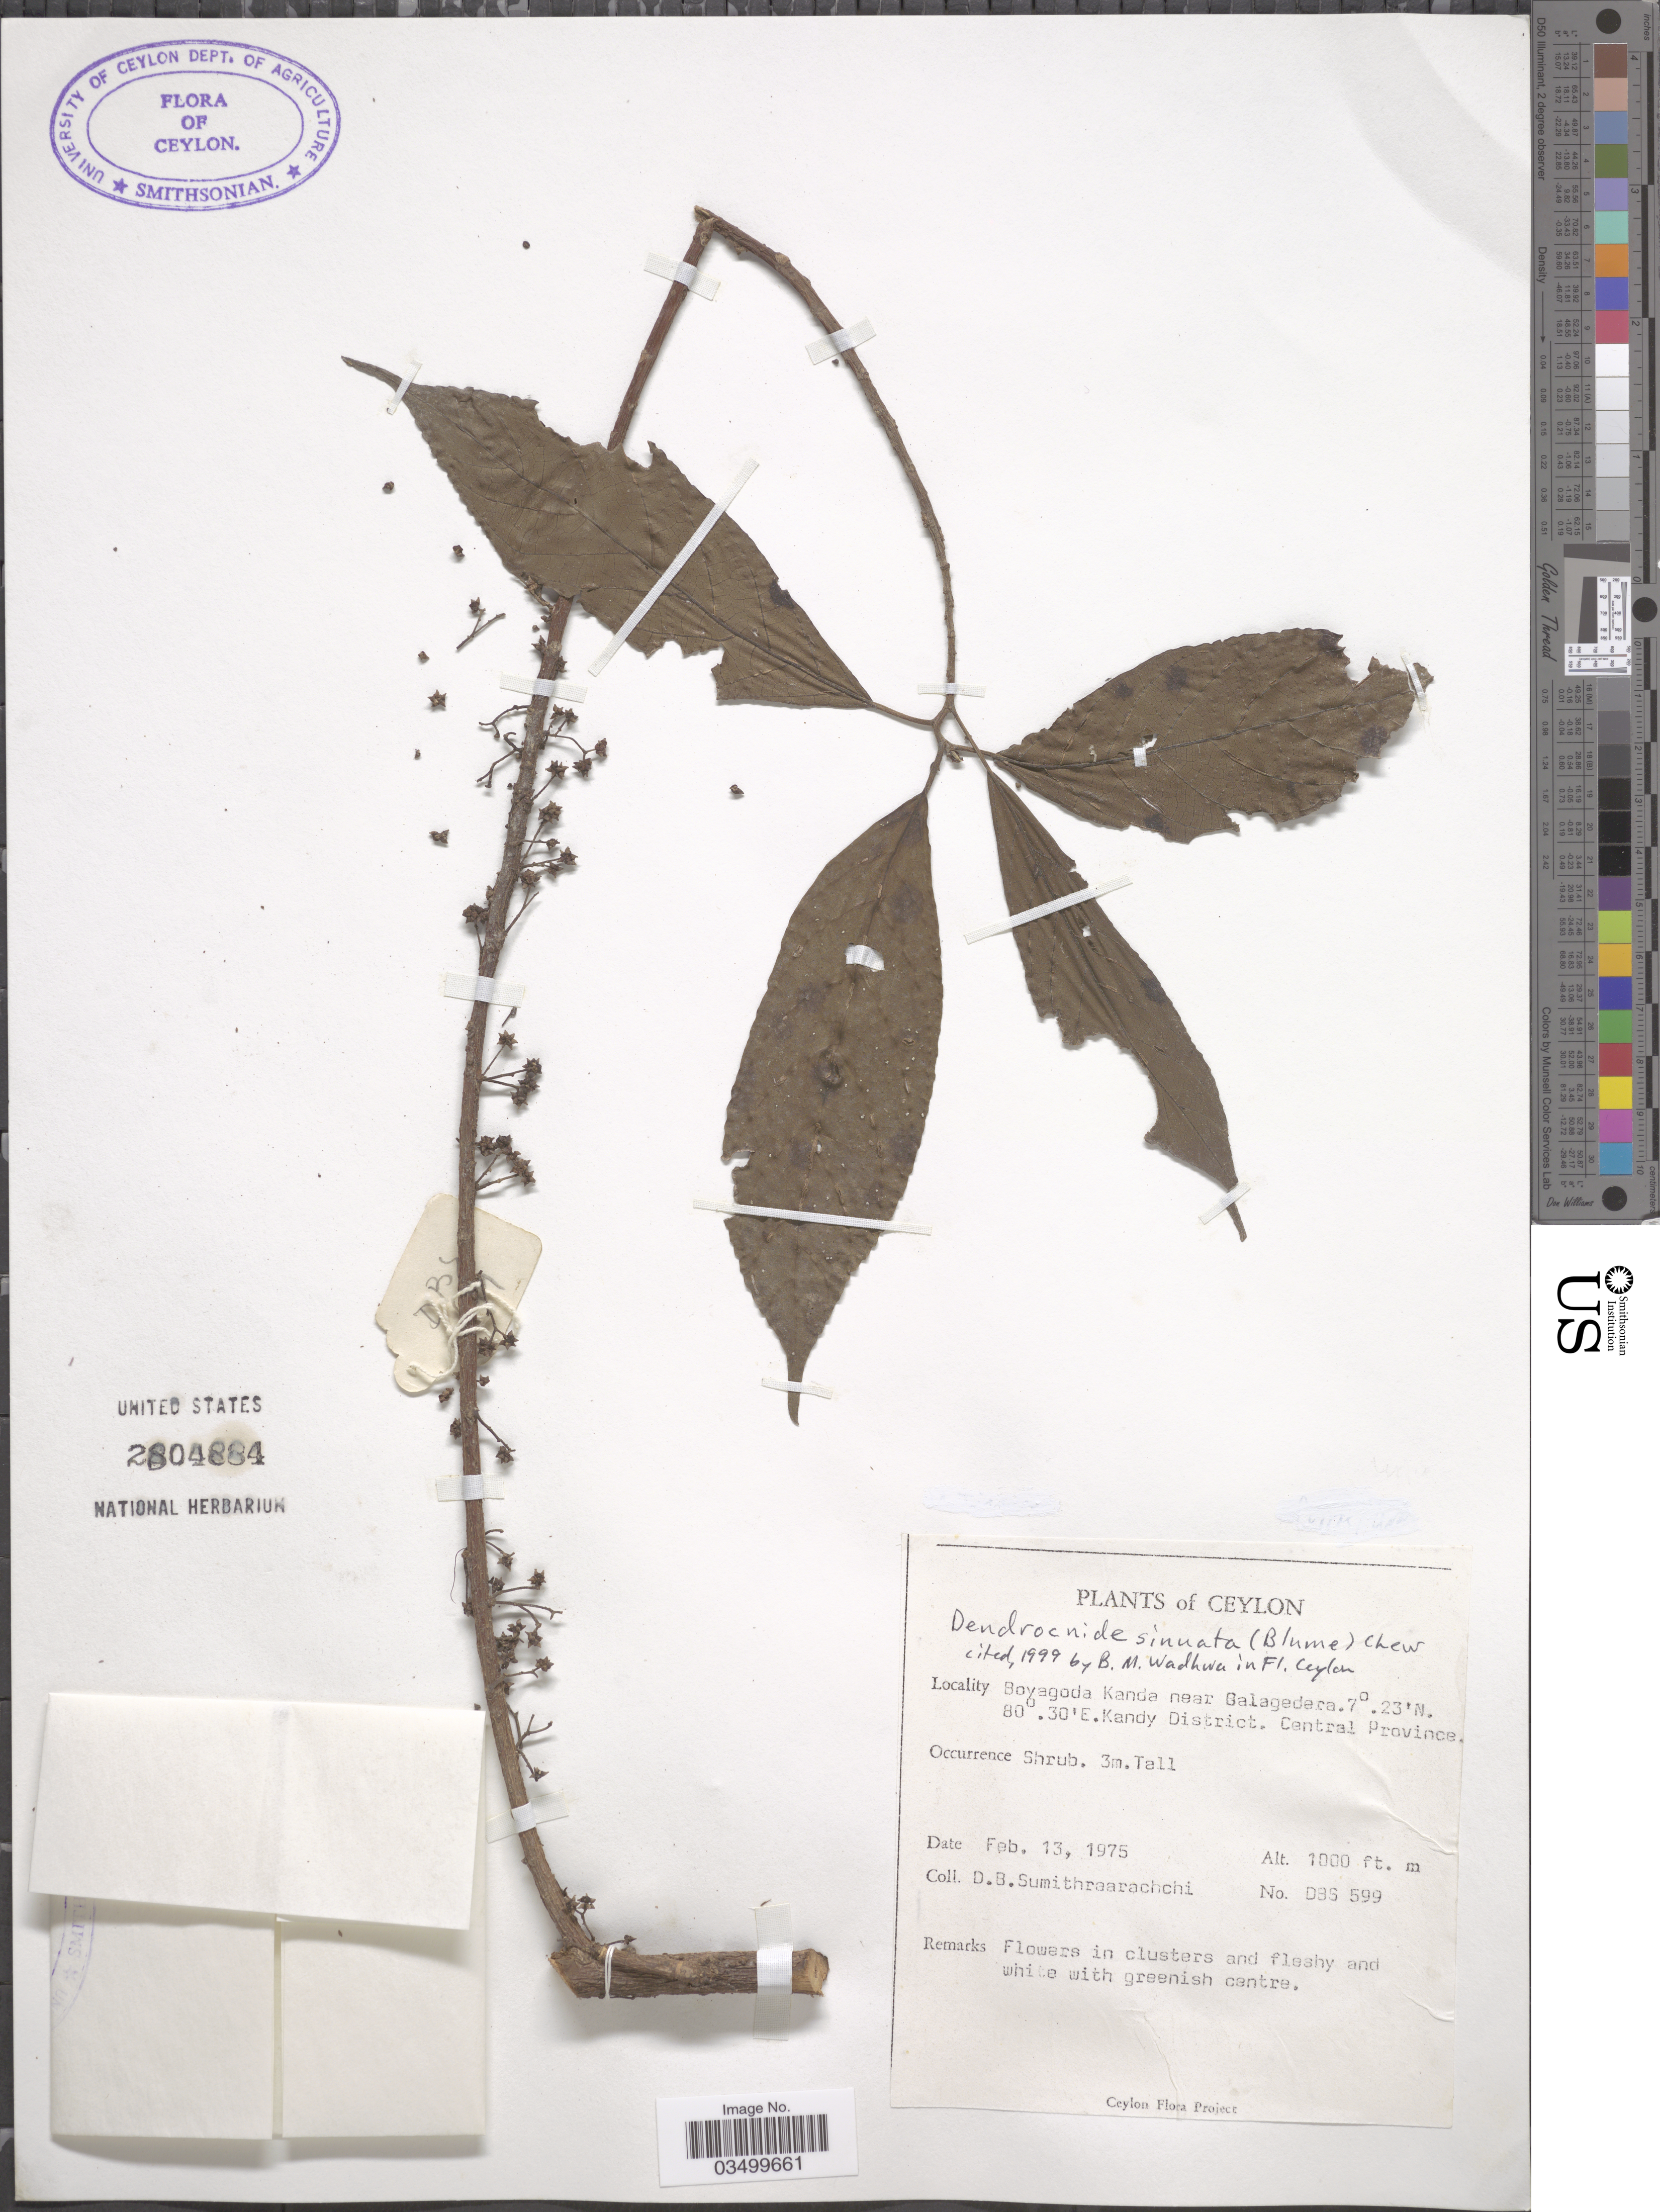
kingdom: Plantae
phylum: Tracheophyta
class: Magnoliopsida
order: Rosales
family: Urticaceae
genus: Dendrocnide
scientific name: Dendrocnide sinuata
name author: (Blume) Chew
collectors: D. B. Sumithraarachchi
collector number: DBS 599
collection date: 1975-02-13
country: Sri Lanka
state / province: Central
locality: Ceylon. Boyagoda Kanda near Galagedera. Kandy District. Central Province.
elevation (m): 305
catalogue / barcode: US 2804884